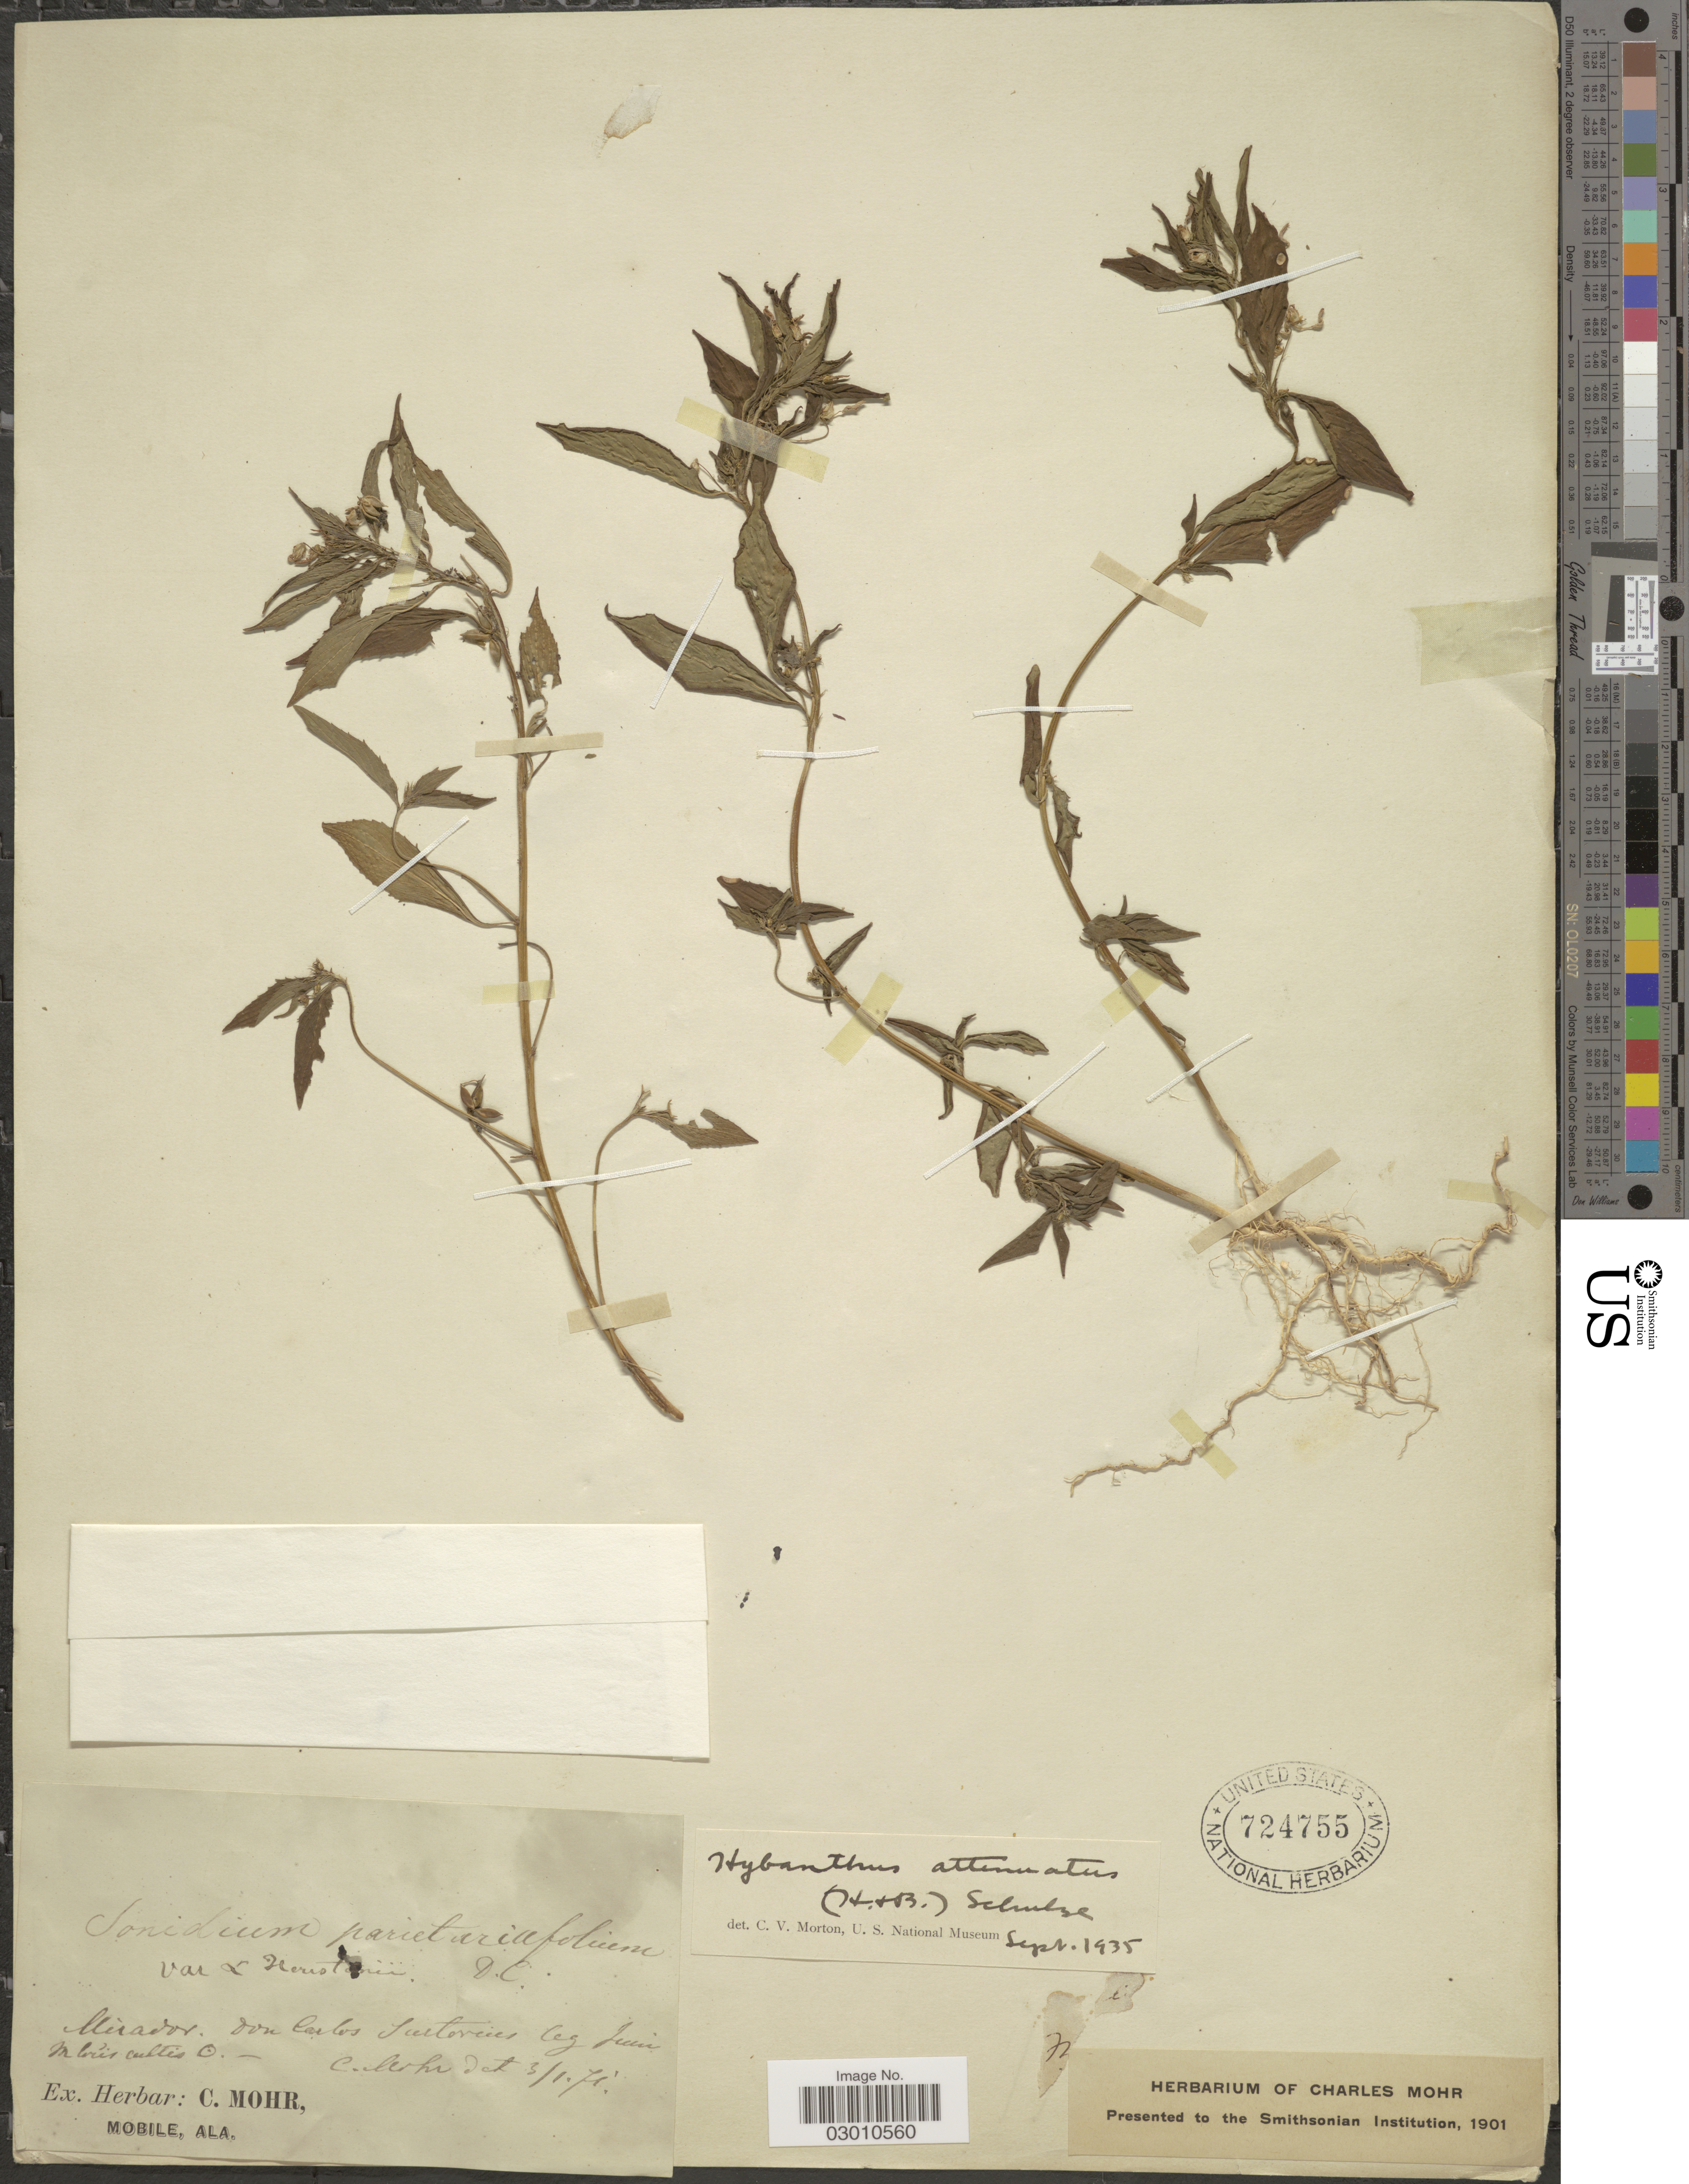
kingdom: Plantae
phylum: Tracheophyta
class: Magnoliopsida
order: Malpighiales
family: Violaceae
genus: Pombalia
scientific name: Pombalia attenuata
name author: (Humb. & Bonpl. ex Willd.) Paula-Souza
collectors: C. T. Mohr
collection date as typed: Transcribed d/m/y: 3/1/71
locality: Mirador. Don Carlos Jutorius leg Juin mobis cultis O. [interpreted]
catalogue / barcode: US 724755